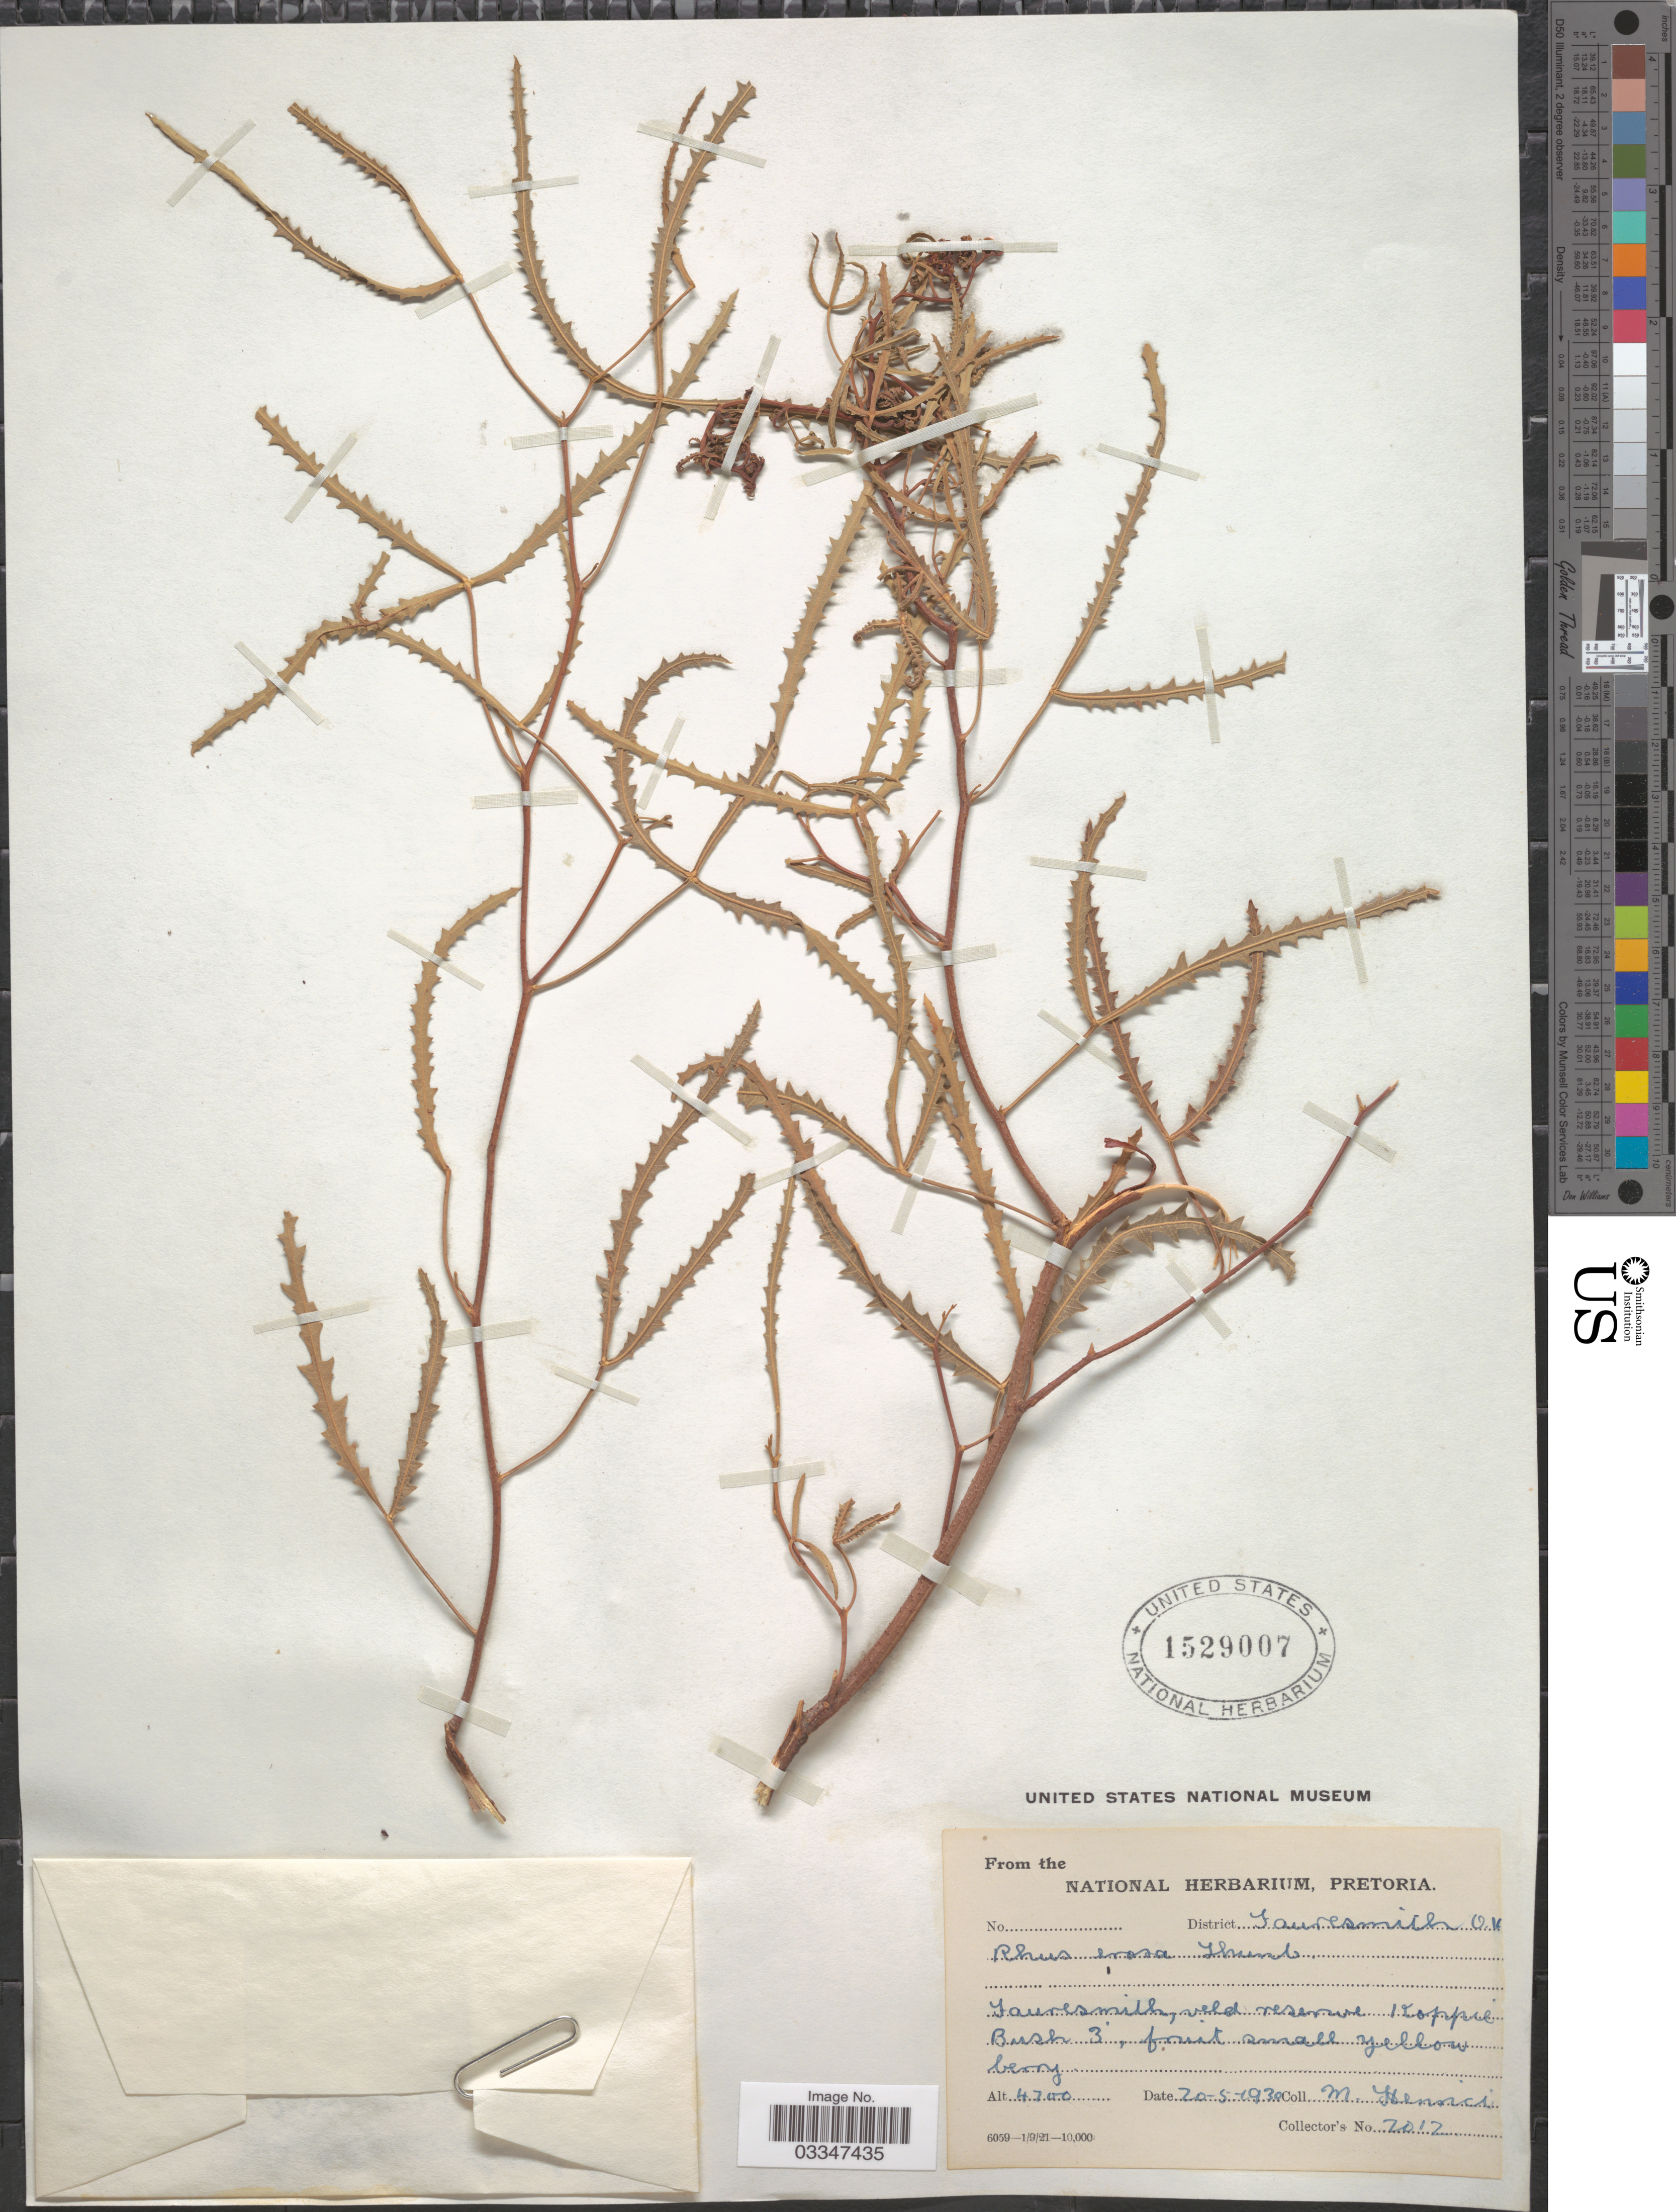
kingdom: Plantae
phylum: Tracheophyta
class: Magnoliopsida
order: Sapindales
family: Anacardiaceae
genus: Rhus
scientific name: Rhus erosa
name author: Thunb.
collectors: M. Henrici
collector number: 2012*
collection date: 1930-05-20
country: South Africa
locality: District Fauresmith O.K. Fauresmith, veld reserve Koppie Bush 3.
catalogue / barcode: US 1529007